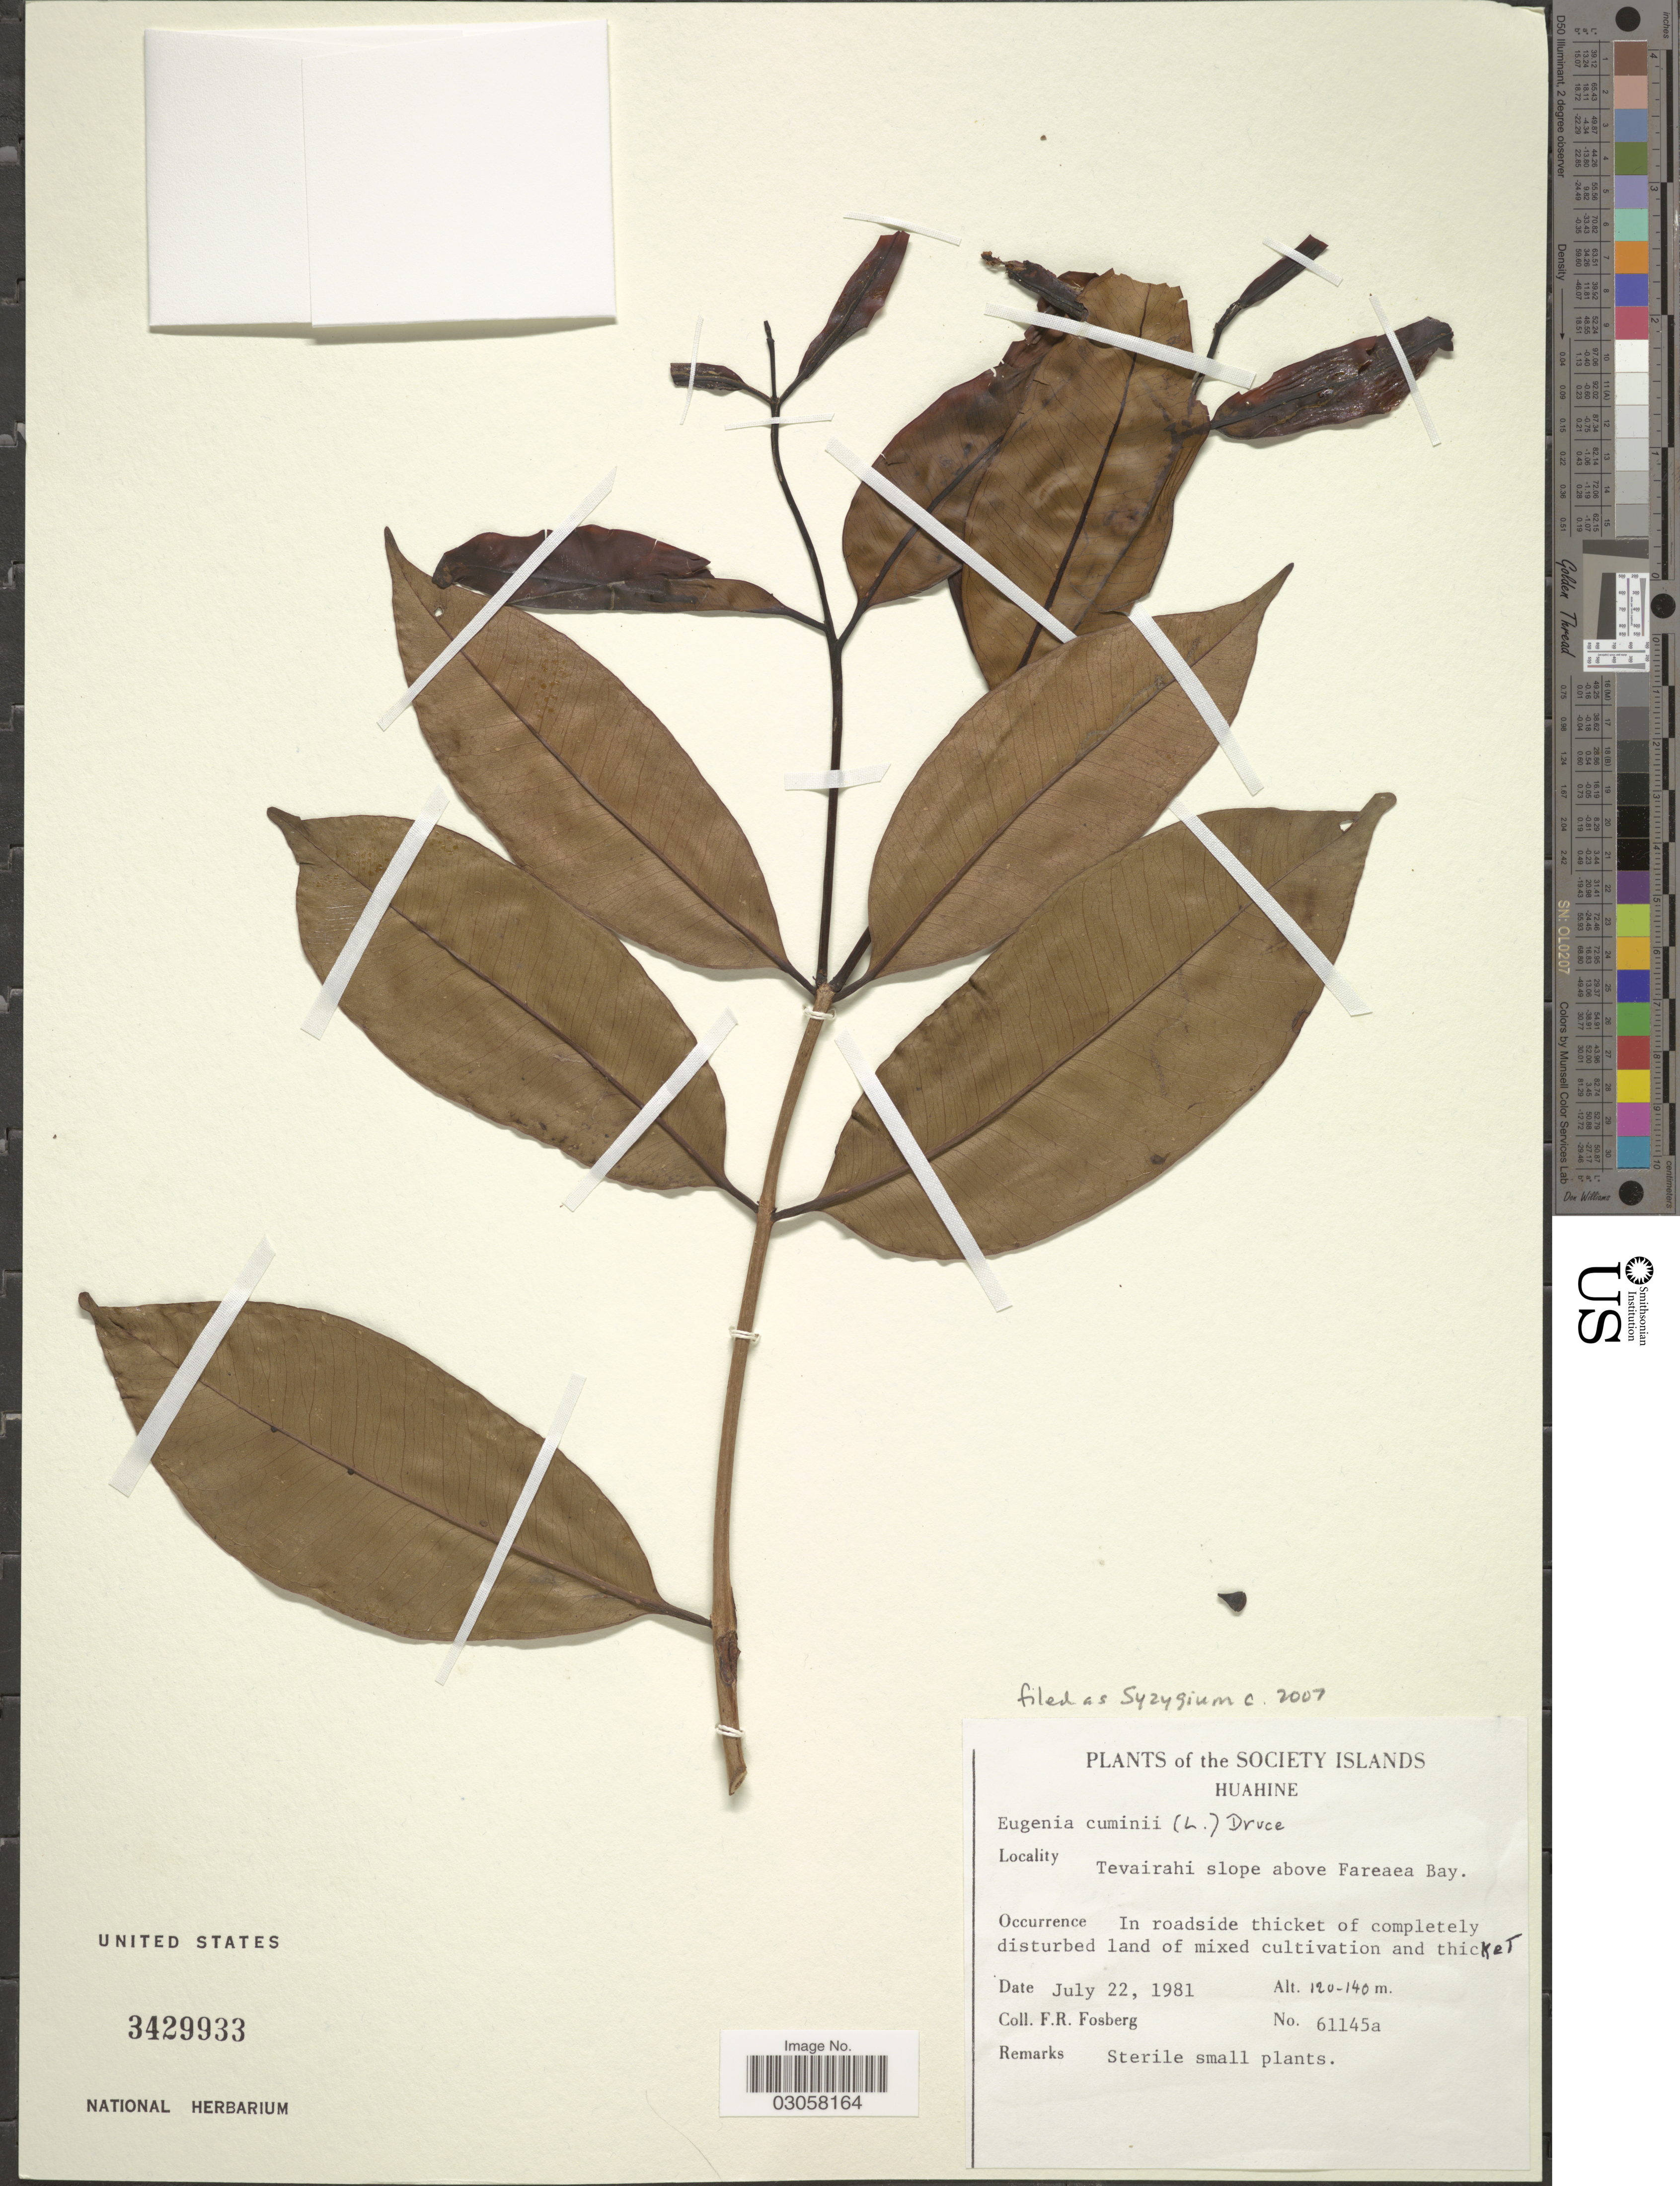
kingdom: Plantae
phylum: Tracheophyta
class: Magnoliopsida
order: Myrtales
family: Myrtaceae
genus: Syzygium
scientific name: Syzygium cumini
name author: (L.) Skeels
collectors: F. R. Fosberg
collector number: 61145a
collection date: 1981-07-22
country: French Polynesia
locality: The Society Islands. Huahine. Tevairahi slope above Fareaea Bay.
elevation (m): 120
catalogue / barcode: US 3429933